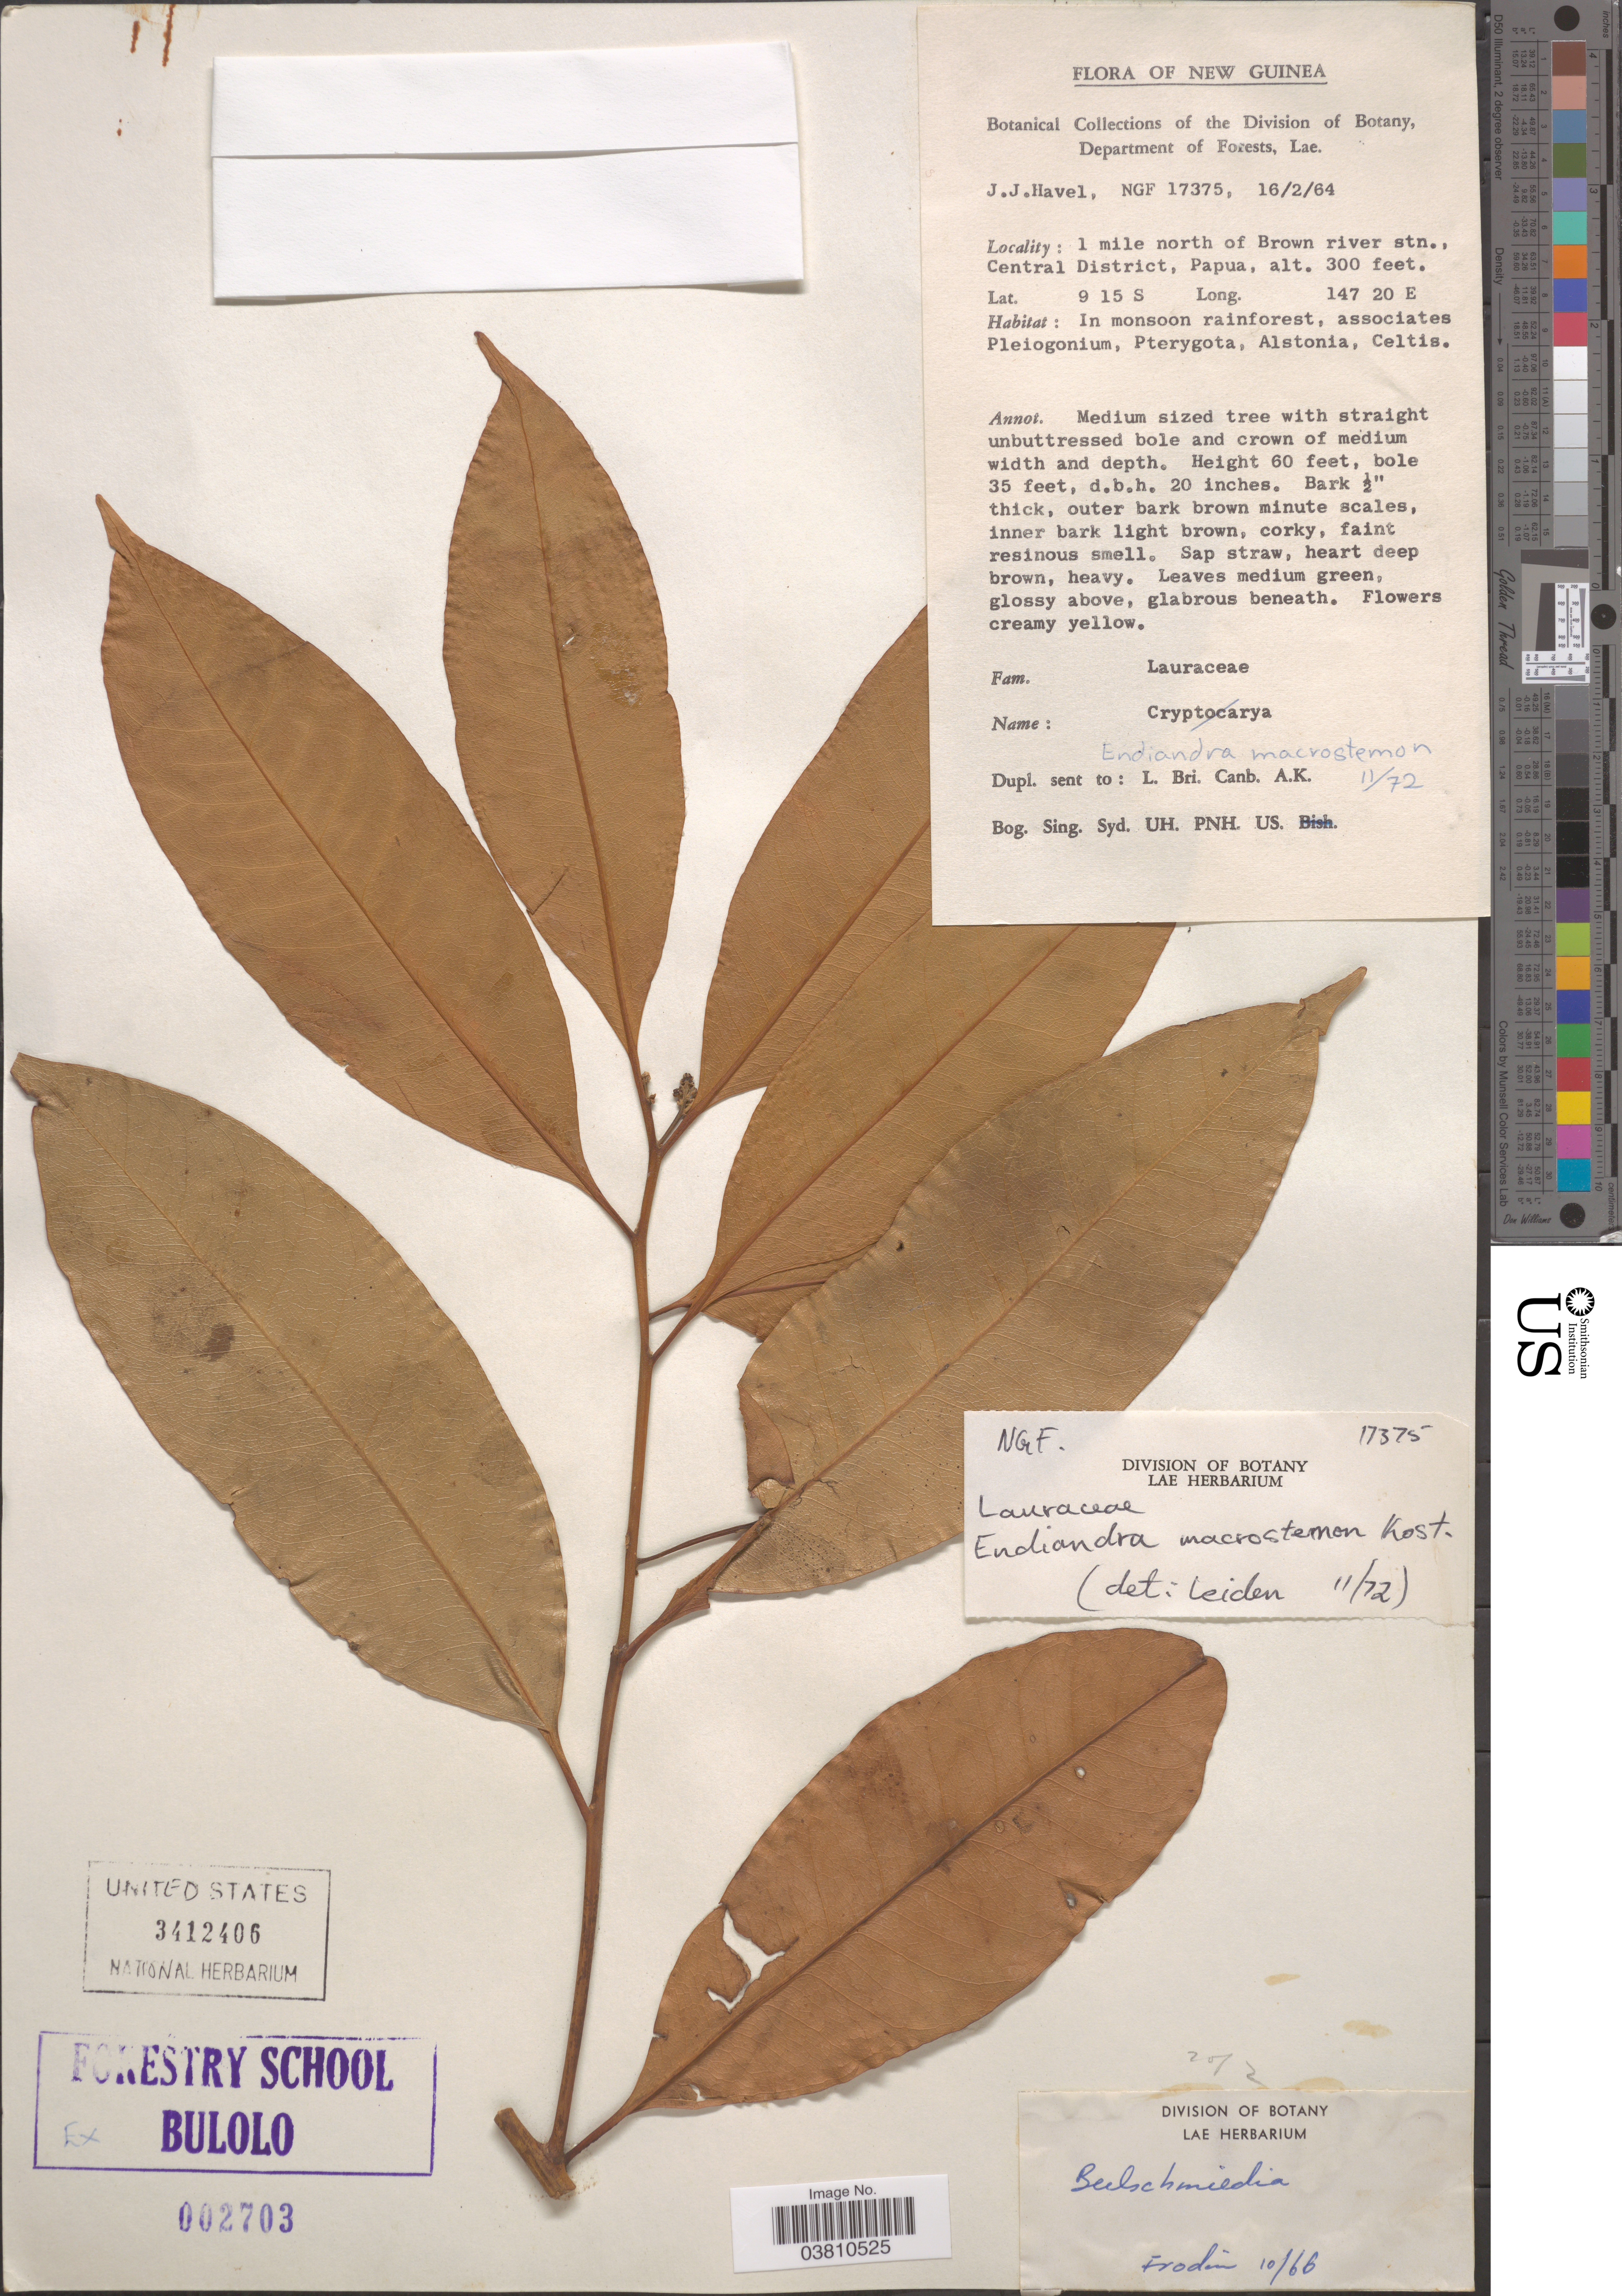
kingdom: Plantae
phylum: Tracheophyta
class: Magnoliopsida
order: Laurales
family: Lauraceae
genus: Endiandra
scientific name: Endiandra macrostemon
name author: Kosterm.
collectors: J. Havel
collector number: NGF 17375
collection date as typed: Transcribed d/m/y: 16/2/64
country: Papua New Guinea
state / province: Central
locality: New Guinea. 1 mile north of Brown river stn., Central District, Papua.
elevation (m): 91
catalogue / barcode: US 3412406